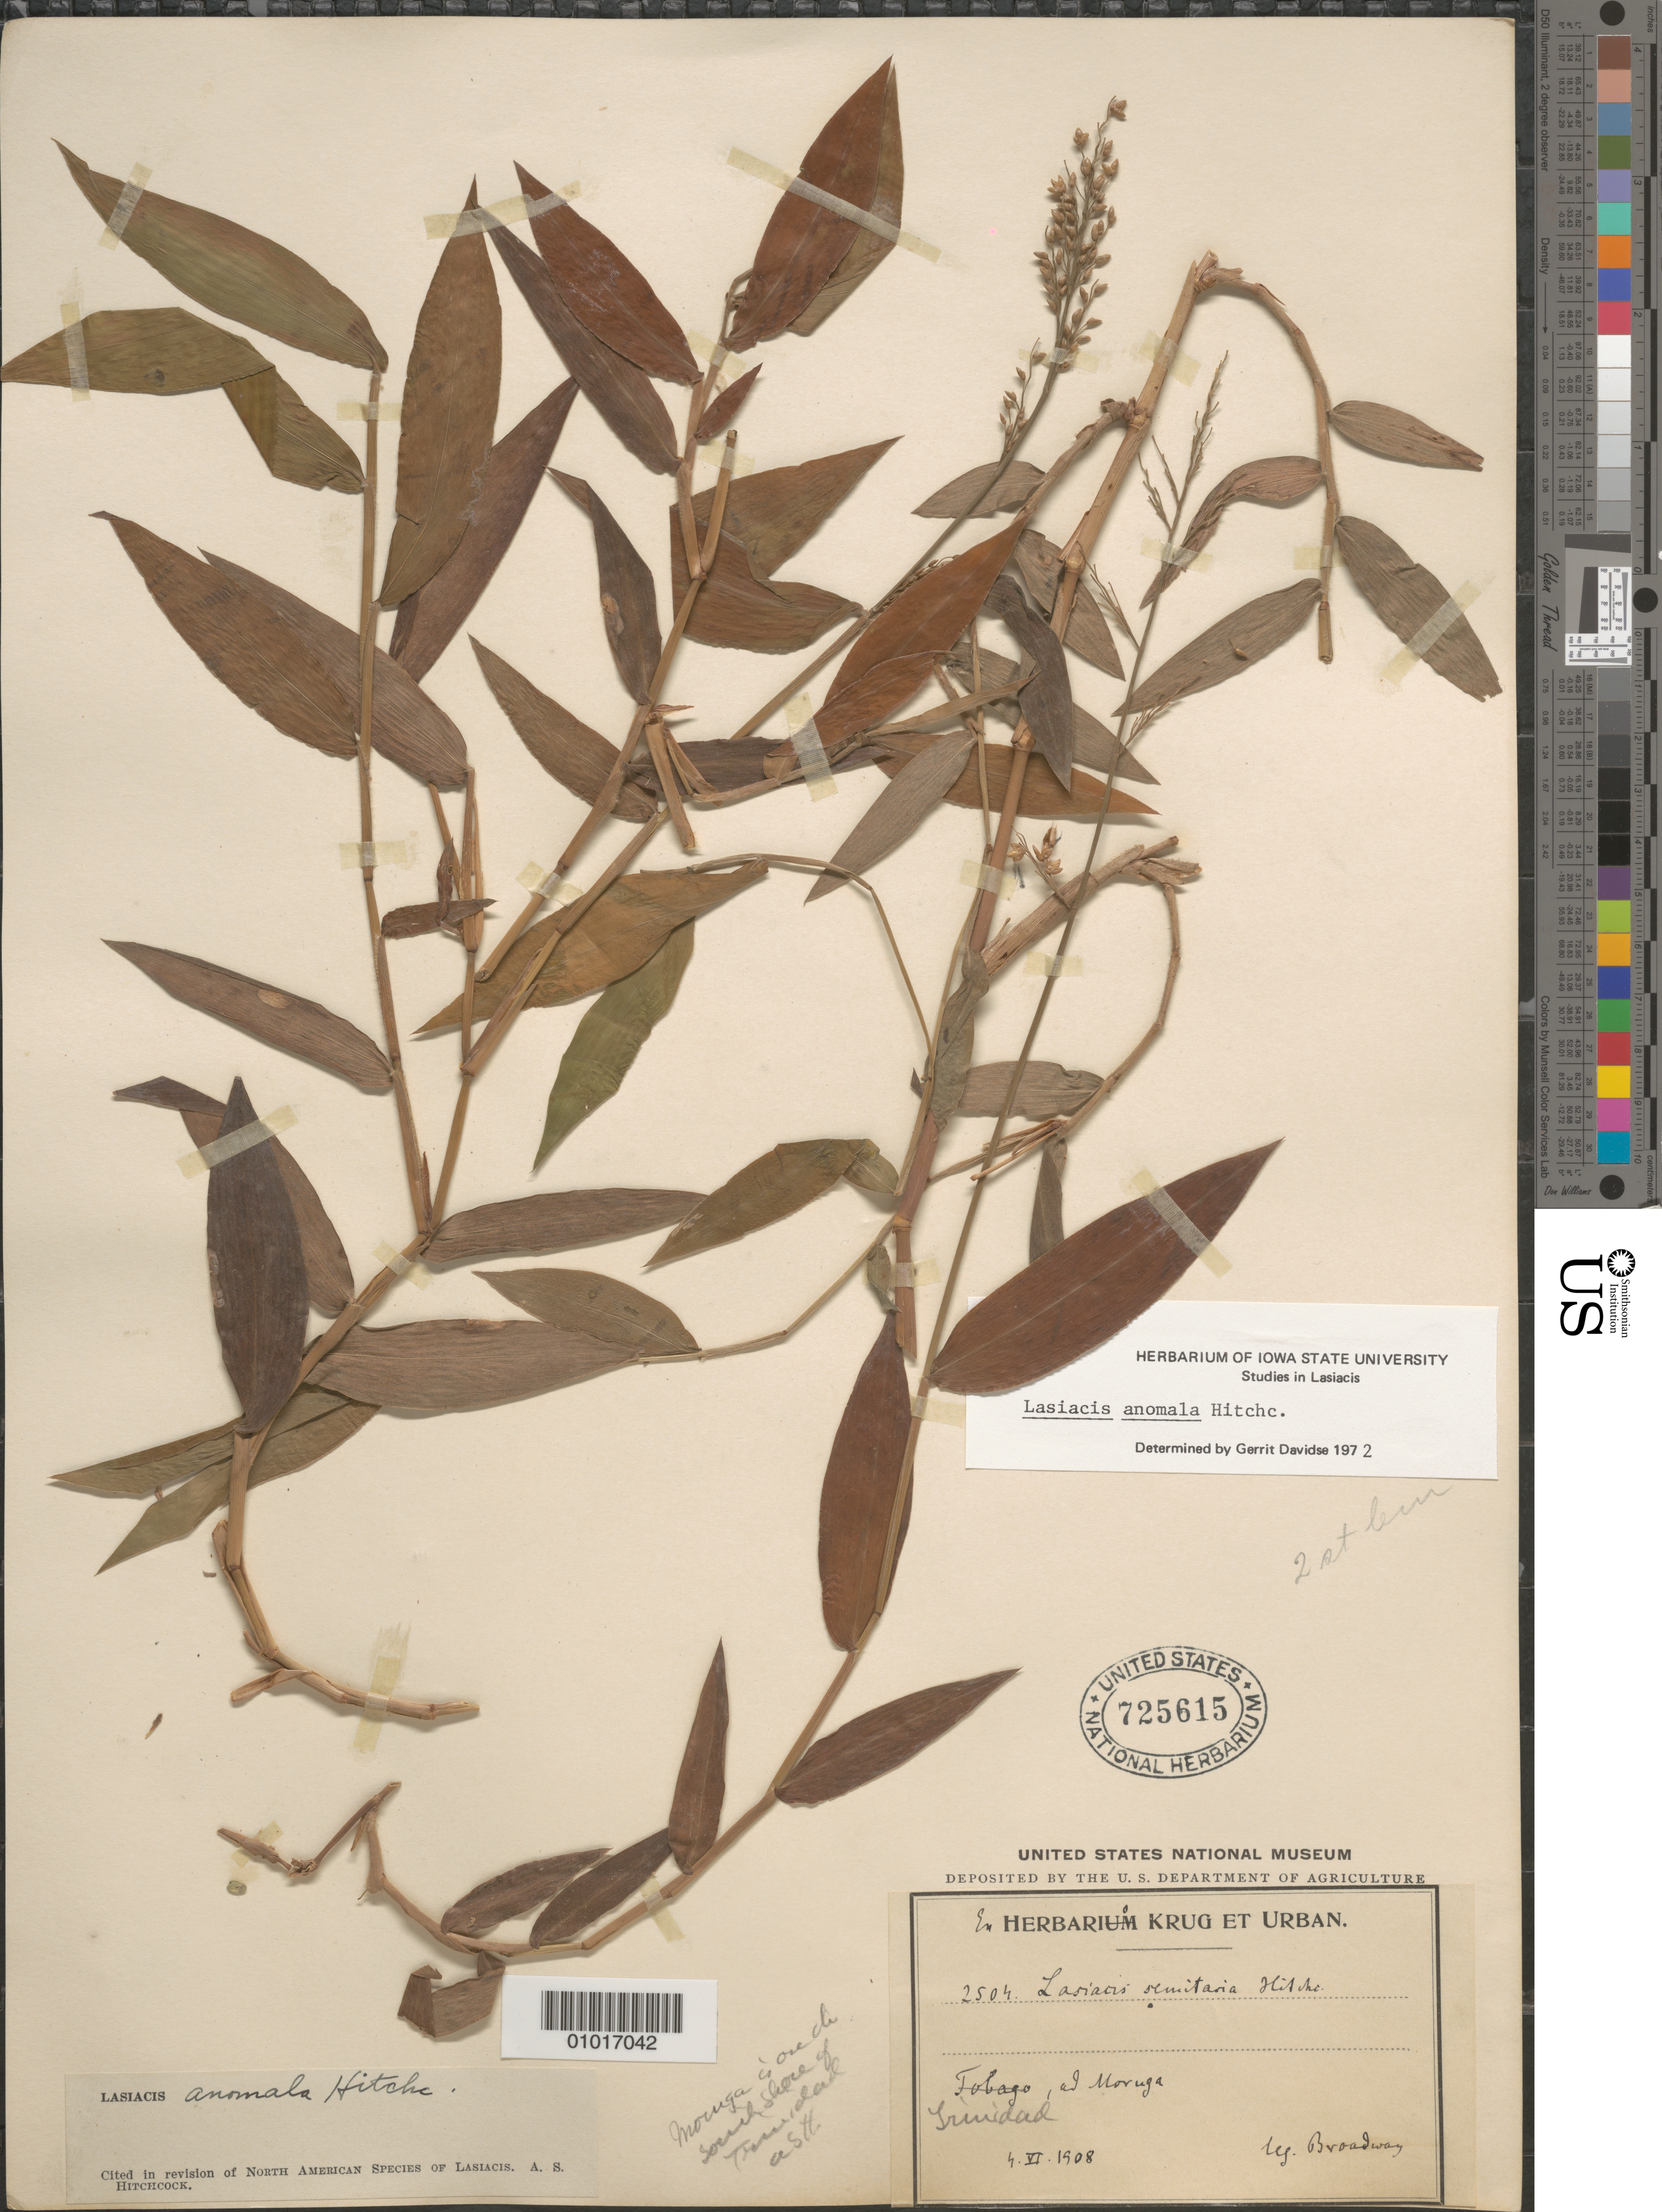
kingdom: Plantae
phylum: Tracheophyta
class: Liliopsida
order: Poales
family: Poaceae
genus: Lasiacis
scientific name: Lasiacis anomala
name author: Hitchc.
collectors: W. E. Broadway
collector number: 2504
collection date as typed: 04 Jul 1908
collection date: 1908-07-04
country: Trinidad and Tobago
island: Trinidad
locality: Moruga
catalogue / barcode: US 725615